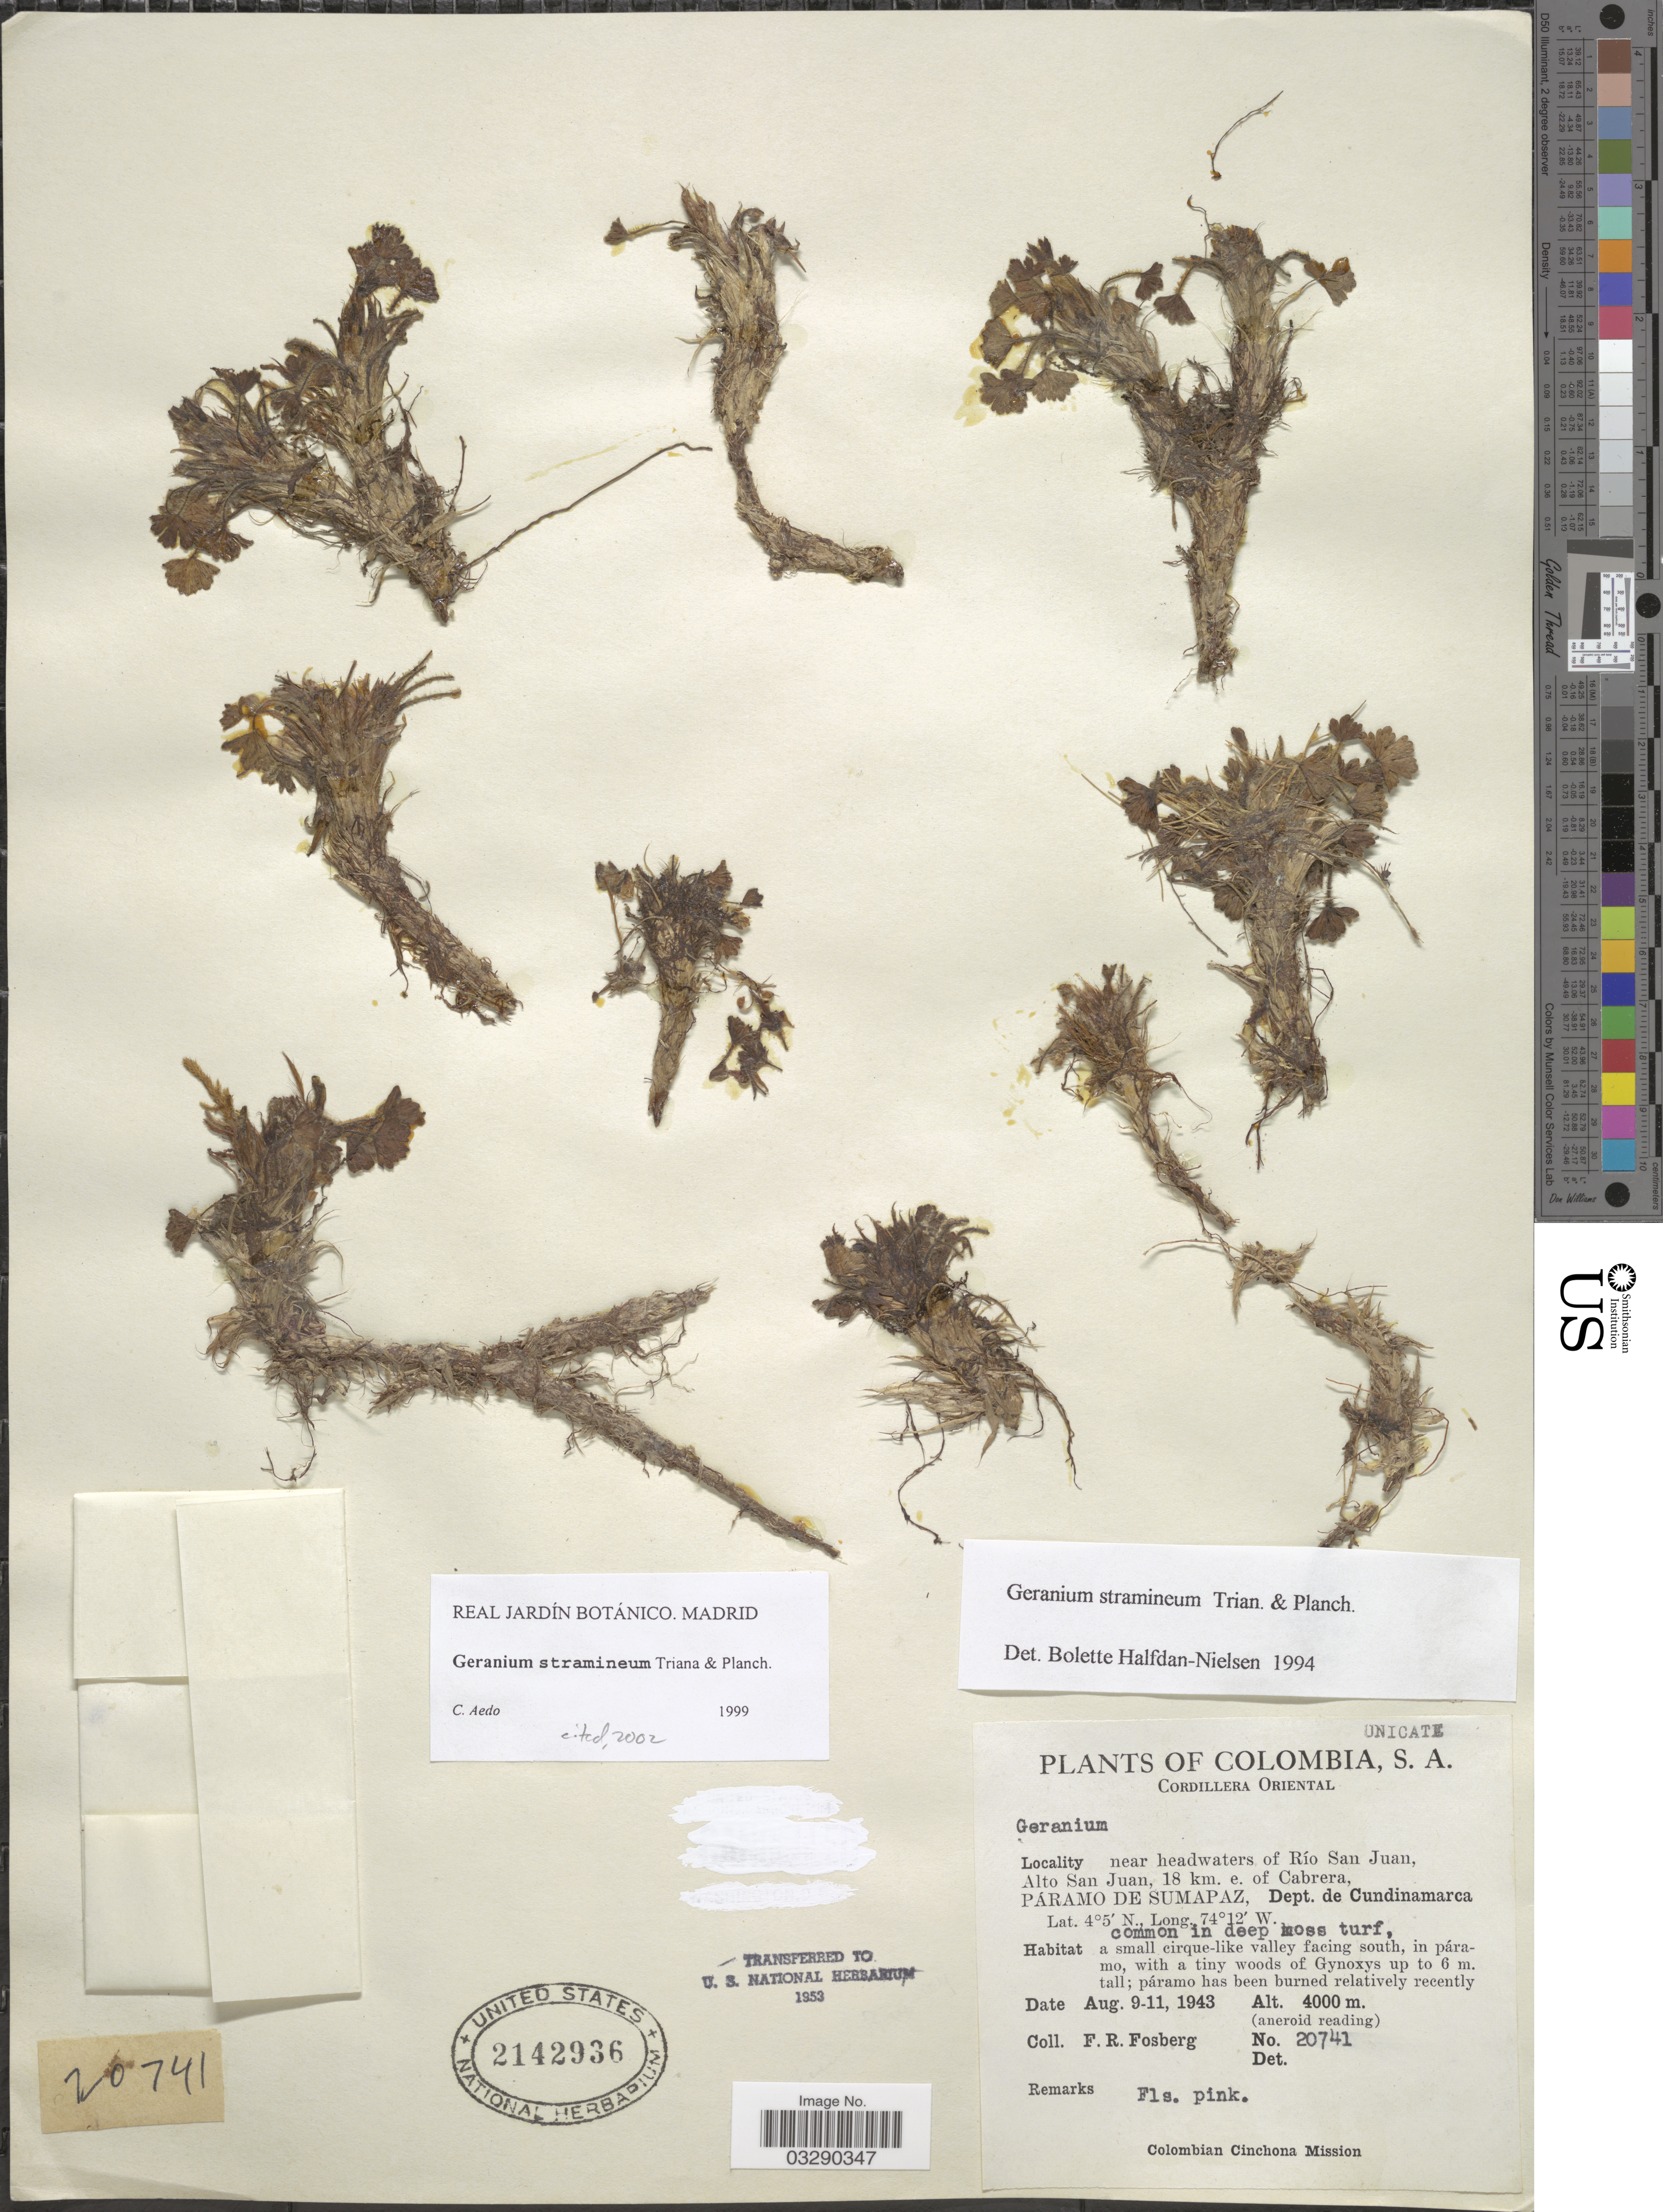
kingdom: Plantae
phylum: Tracheophyta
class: Magnoliopsida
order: Geraniales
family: Geraniaceae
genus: Geranium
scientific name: Geranium stramineum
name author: Triana & Planch.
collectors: F. R. Fosberg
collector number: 20741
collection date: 1943-08-09/1943-08-11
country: Colombia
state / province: Cundinamarca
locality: Cordillera Oriental. Near headwaters of Río San Juan, Alto San Juan, 18 km. e. of Cabrera, Páramo de Sumapaz, Dept. de Cundinamarca.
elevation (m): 4000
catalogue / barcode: US 2142936